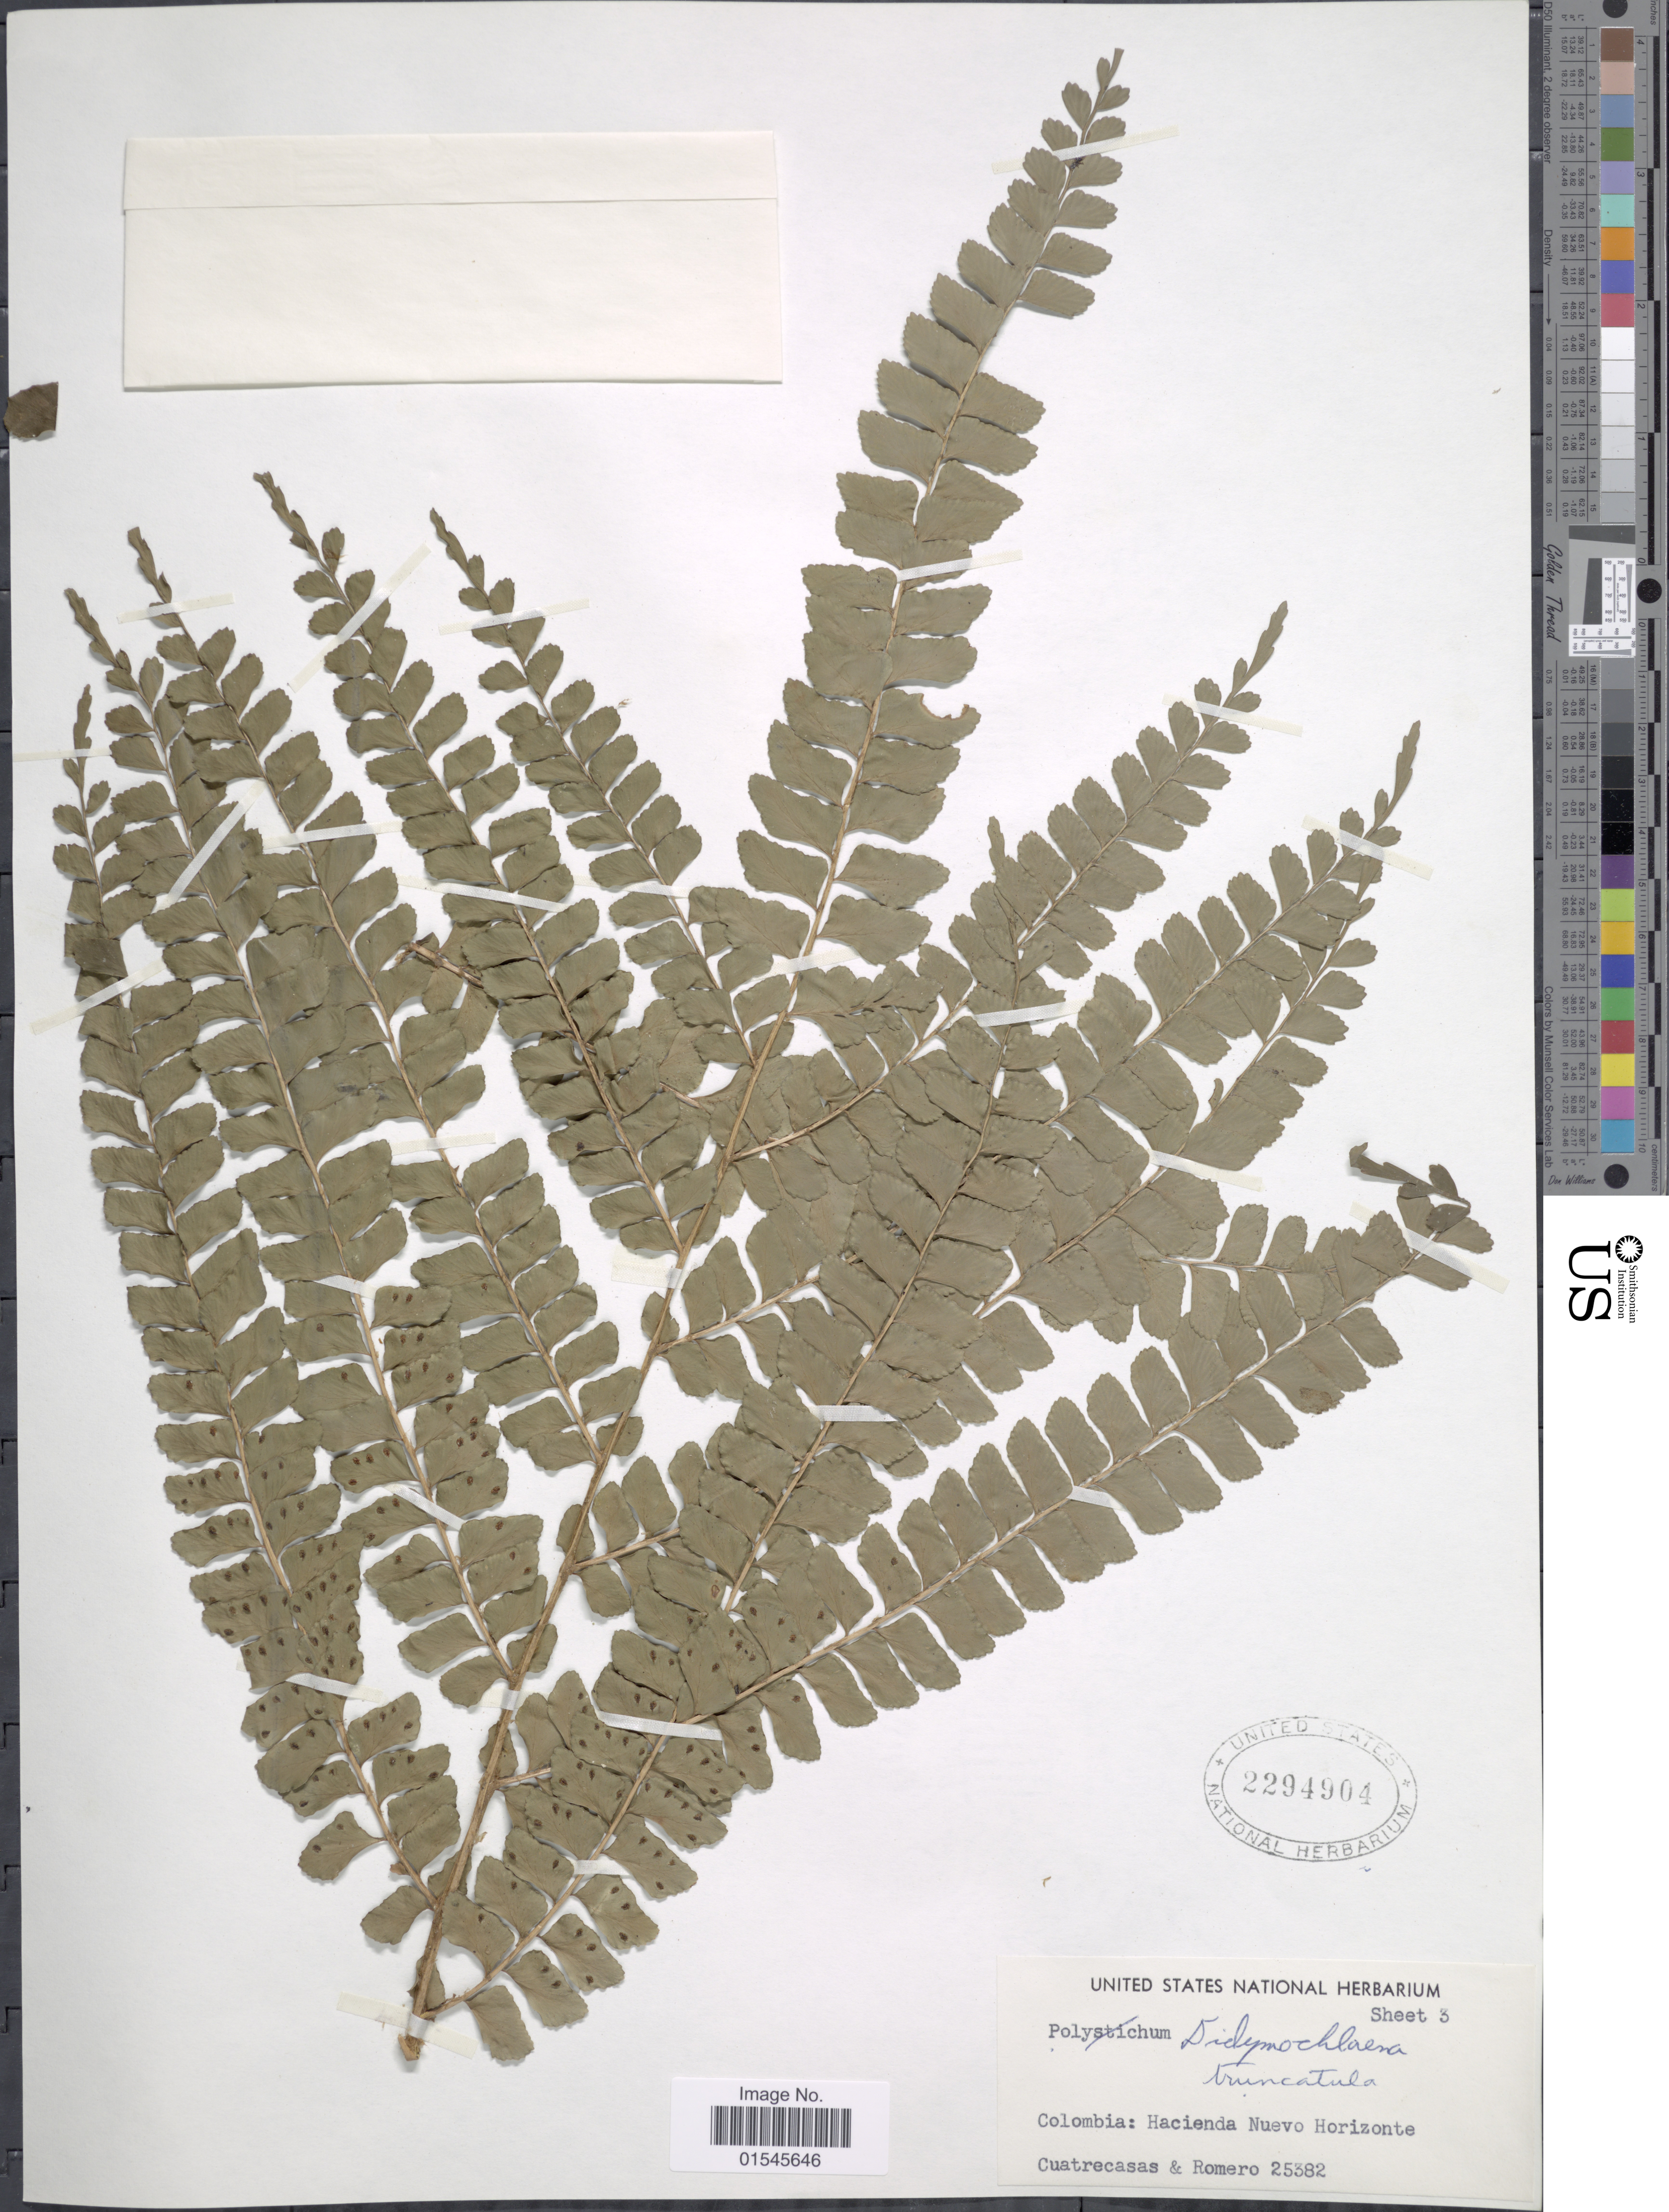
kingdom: Plantae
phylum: Tracheophyta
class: Polypodiopsida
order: Polypodiales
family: Didymochlaenaceae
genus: Didymochlaena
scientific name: Didymochlaena truncatula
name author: (Sw.) J. Sm.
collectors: J. Cuatrecasas & -. Romero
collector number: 25382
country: Colombia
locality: Hacienda Nuevo Horizonte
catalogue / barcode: US 2294904